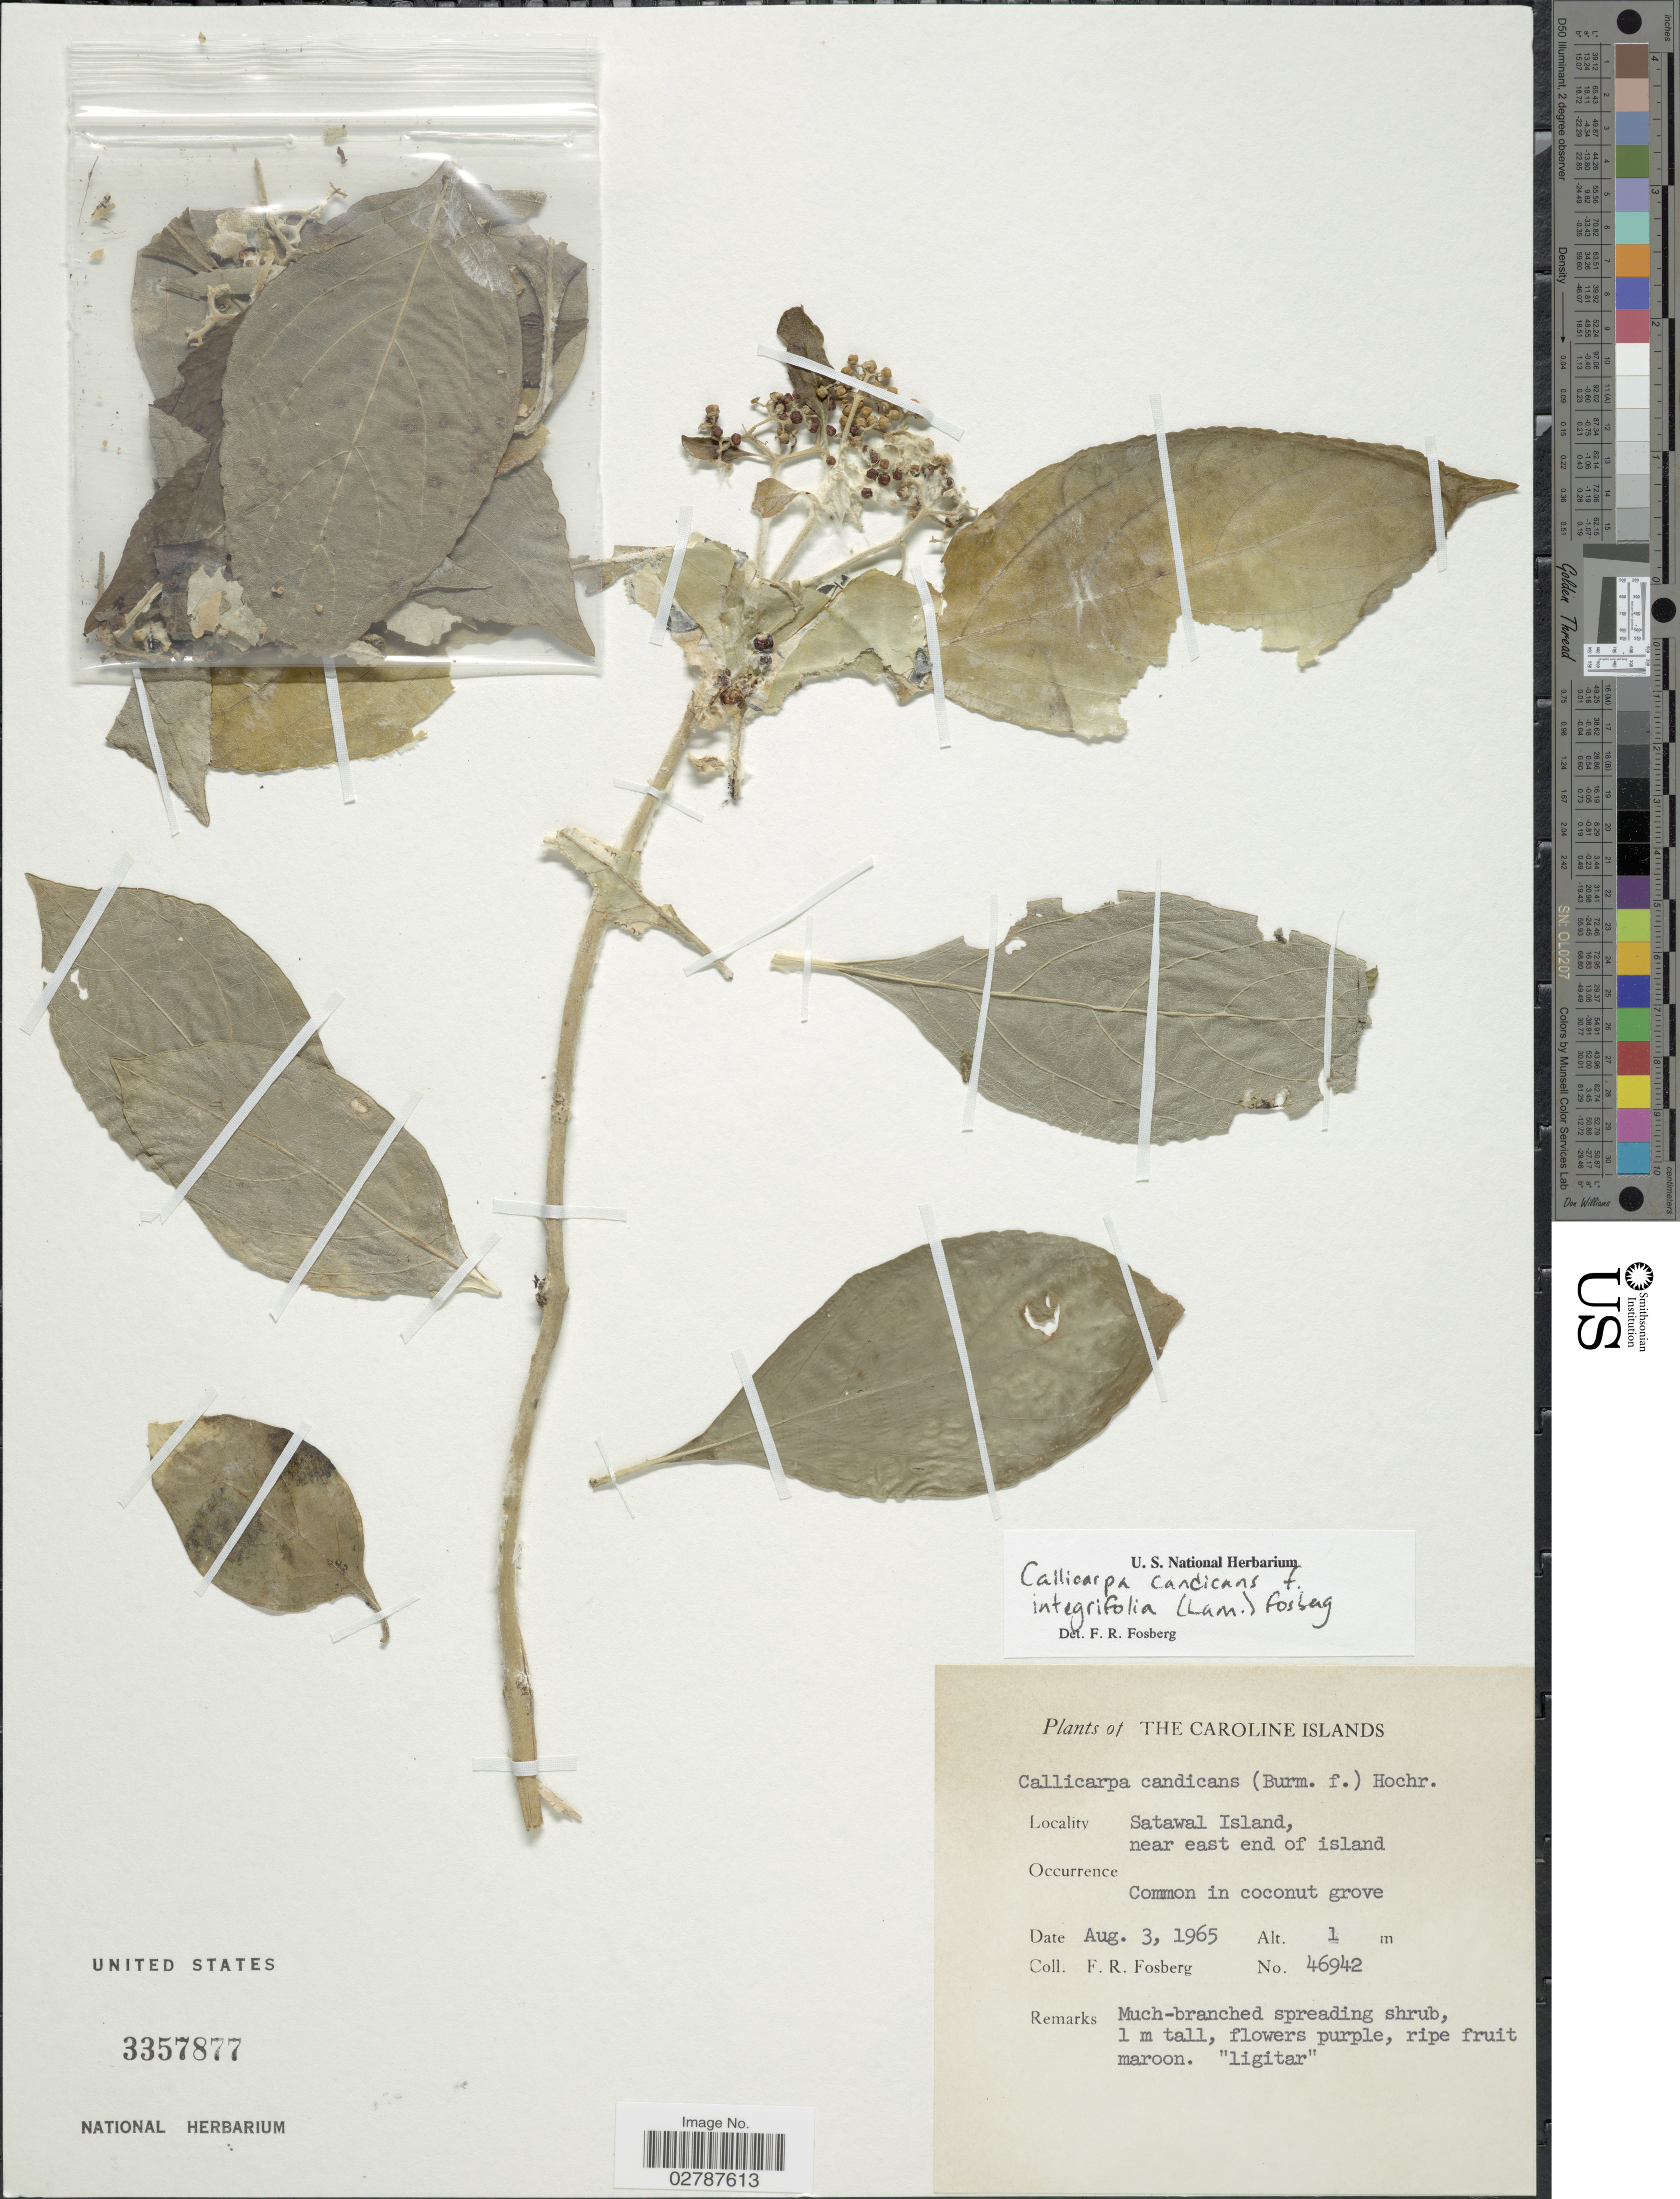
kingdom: Plantae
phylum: Tracheophyta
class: Magnoliopsida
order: Lamiales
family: Lamiaceae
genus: Callicarpa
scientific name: Callicarpa candicans var. integrifolia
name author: (Lam.) Fosberg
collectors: F. R. Fosberg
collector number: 46942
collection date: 1965-08-03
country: Micronesia, Federated States of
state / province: Yap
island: Satawal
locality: The Caroline Islands. Satawal Island, near east end of island.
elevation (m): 1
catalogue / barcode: US 3357877